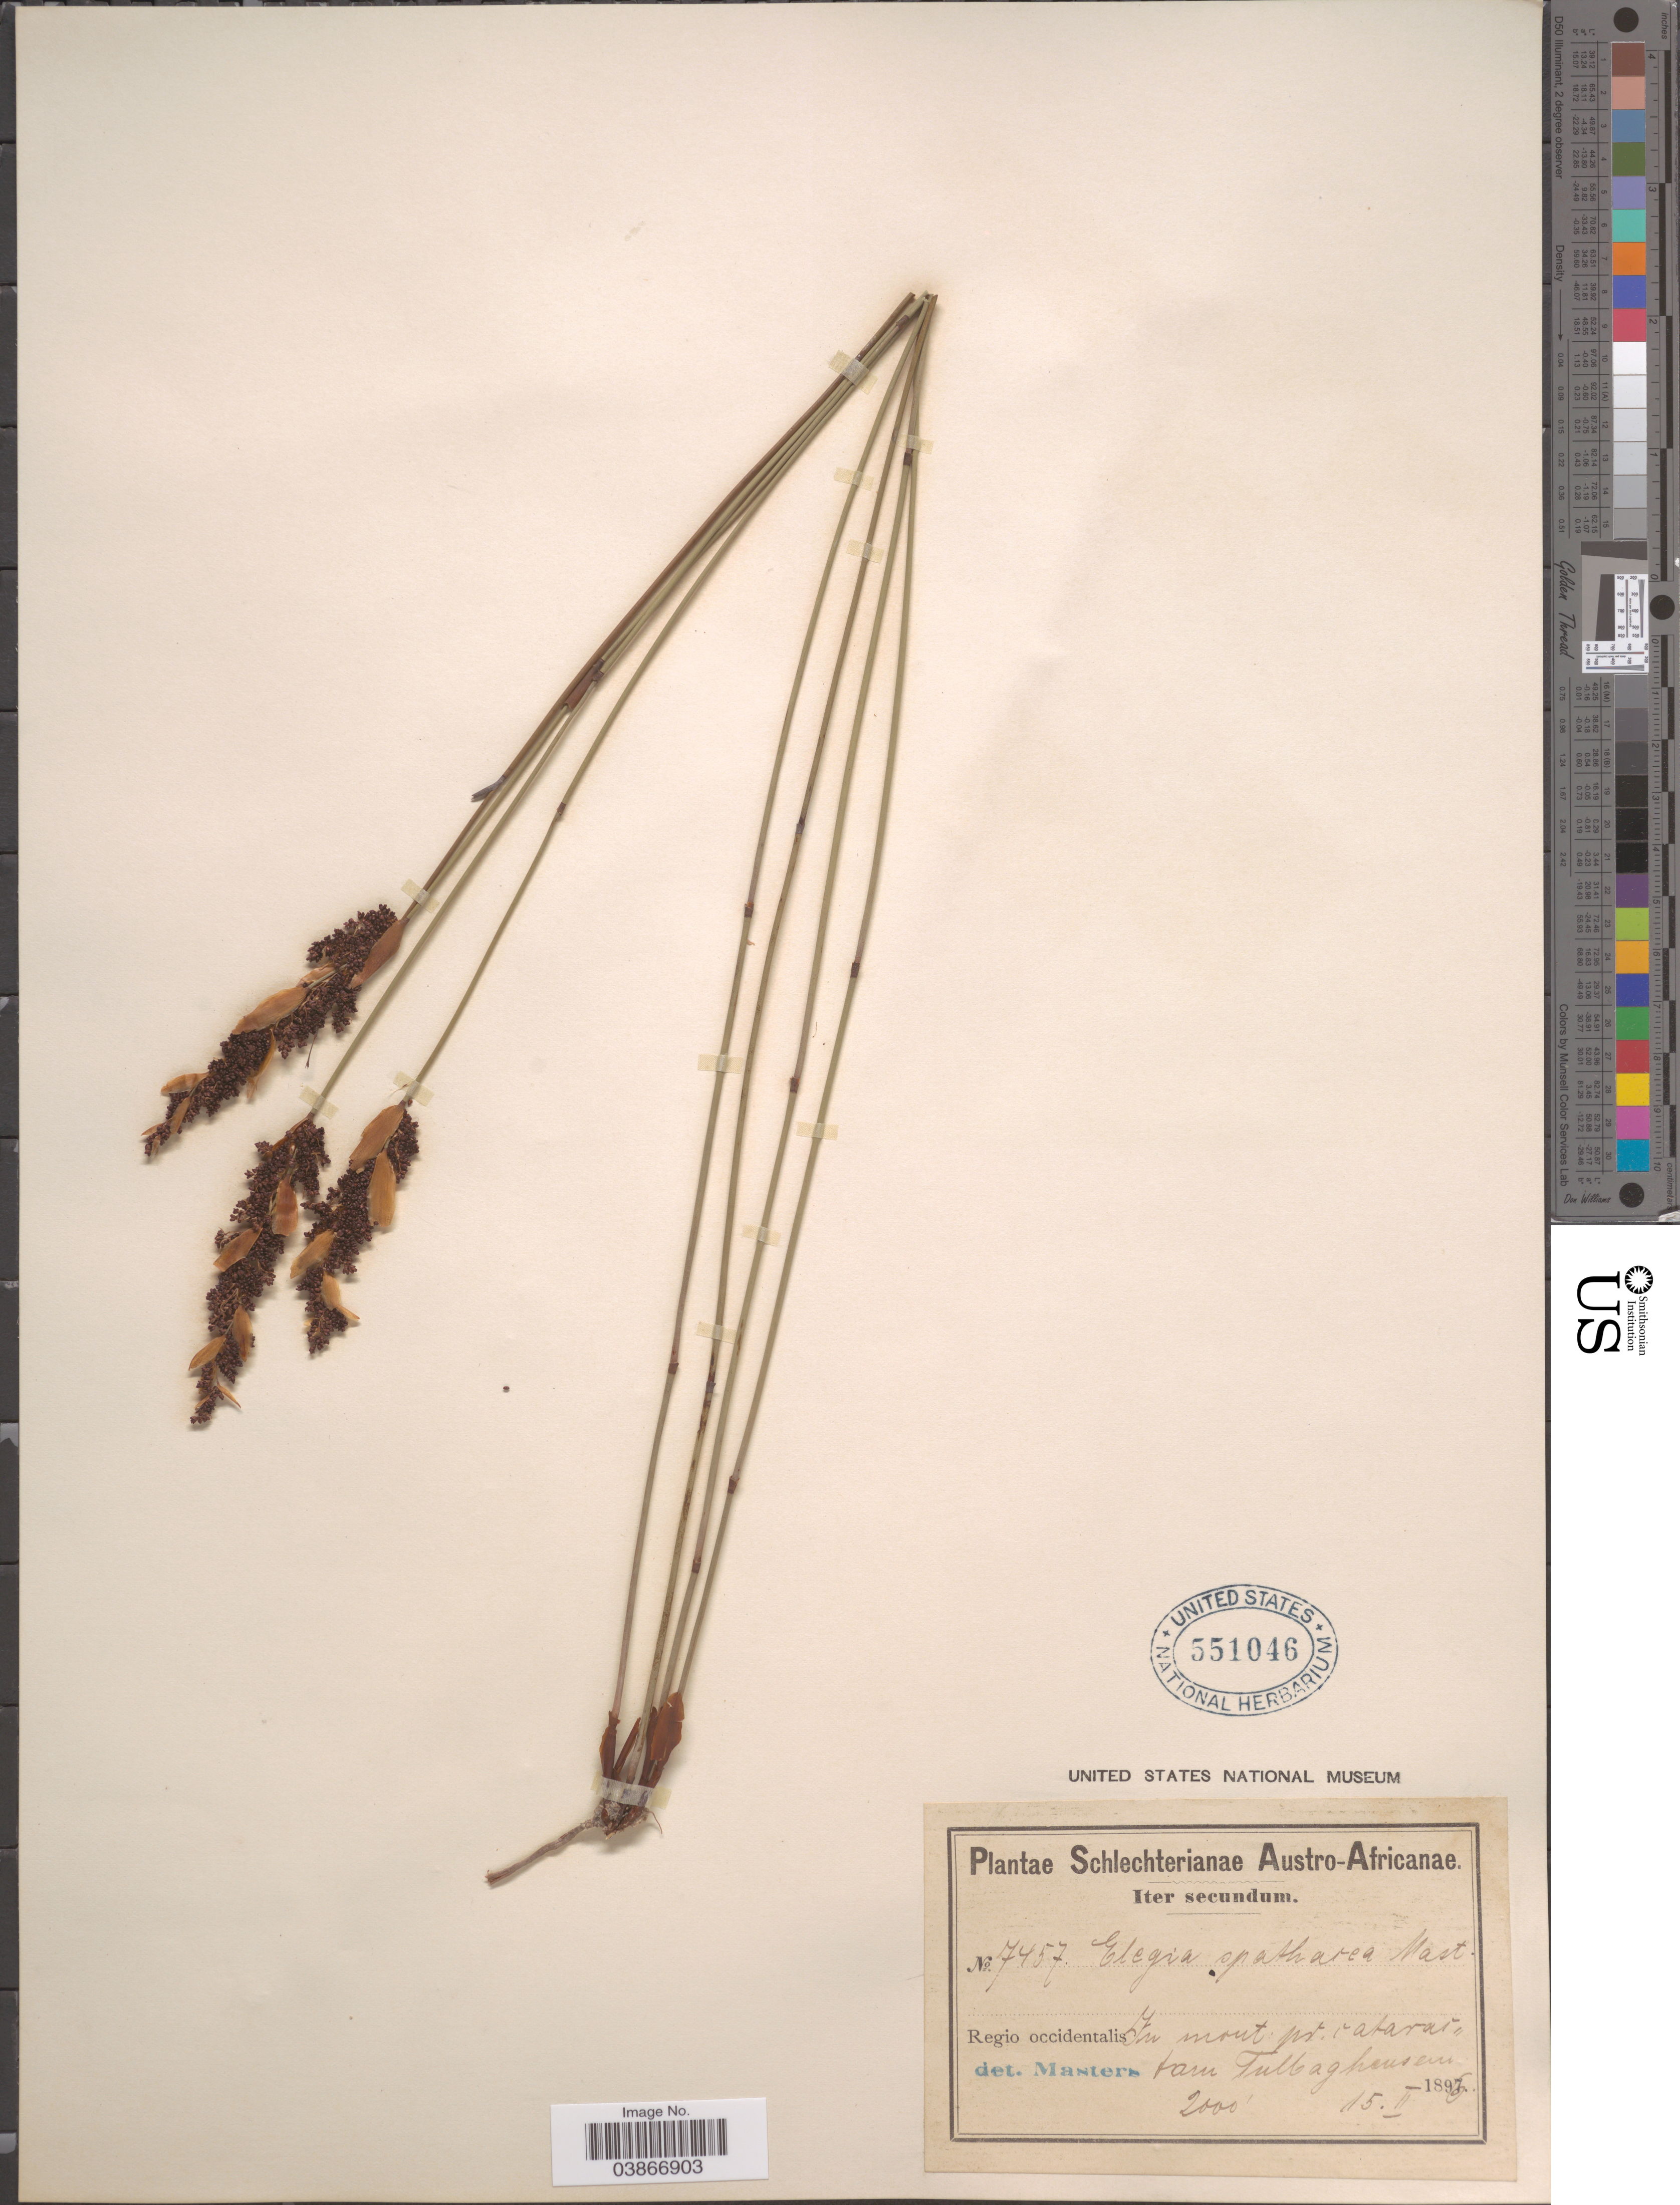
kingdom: Plantae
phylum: Tracheophyta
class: Liliopsida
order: Poales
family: Restionaceae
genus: Elegia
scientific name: Elegia spathacea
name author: Mast.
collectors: Schlechter, --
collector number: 7457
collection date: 1896-02-15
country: South Africa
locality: Austro-Africanae. Regio occidentalis. In mont pr. cataractam Tulbagheusem.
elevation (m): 610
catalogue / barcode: US 551046